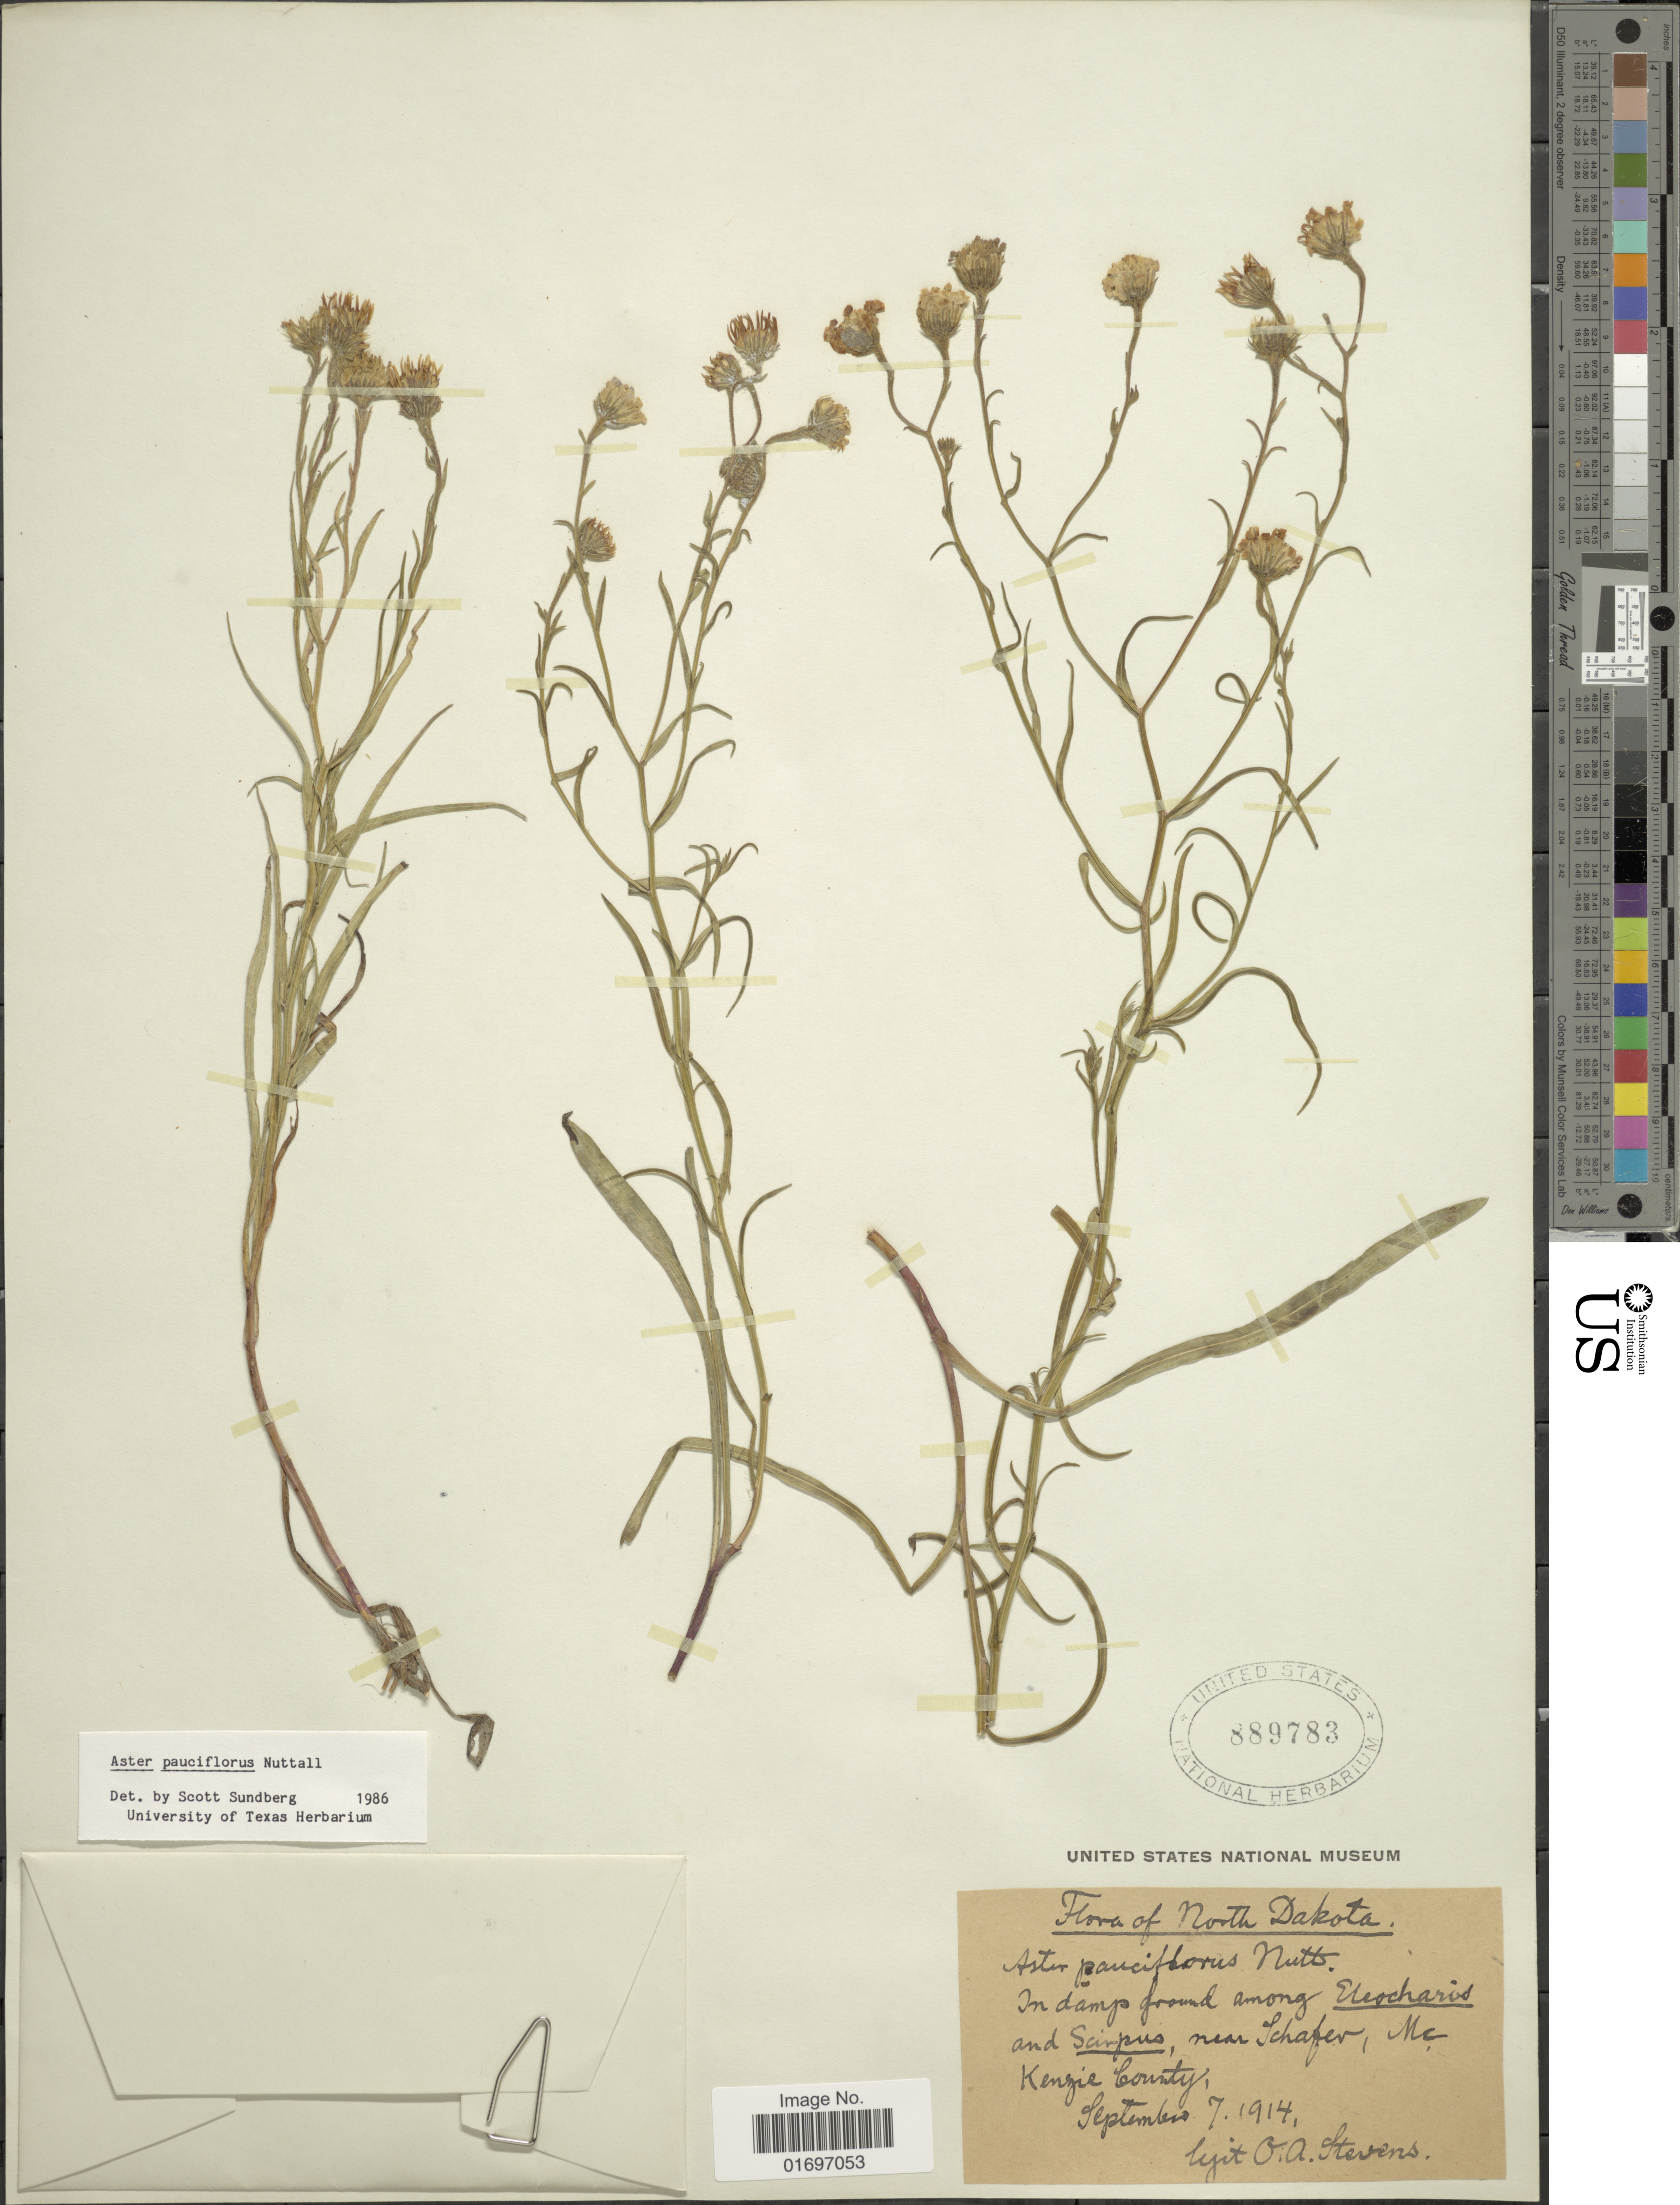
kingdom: Plantae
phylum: Tracheophyta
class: Magnoliopsida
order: Asterales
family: Asteraceae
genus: Almutaster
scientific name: Almutaster pauciflorus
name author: (Nutt.) Á. Löve & D. Löve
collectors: O. A. Stevens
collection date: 1914-09-07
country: United States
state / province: North Dakota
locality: North Dakota. Near Schafer, Mc Kenzie County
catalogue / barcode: US 889783